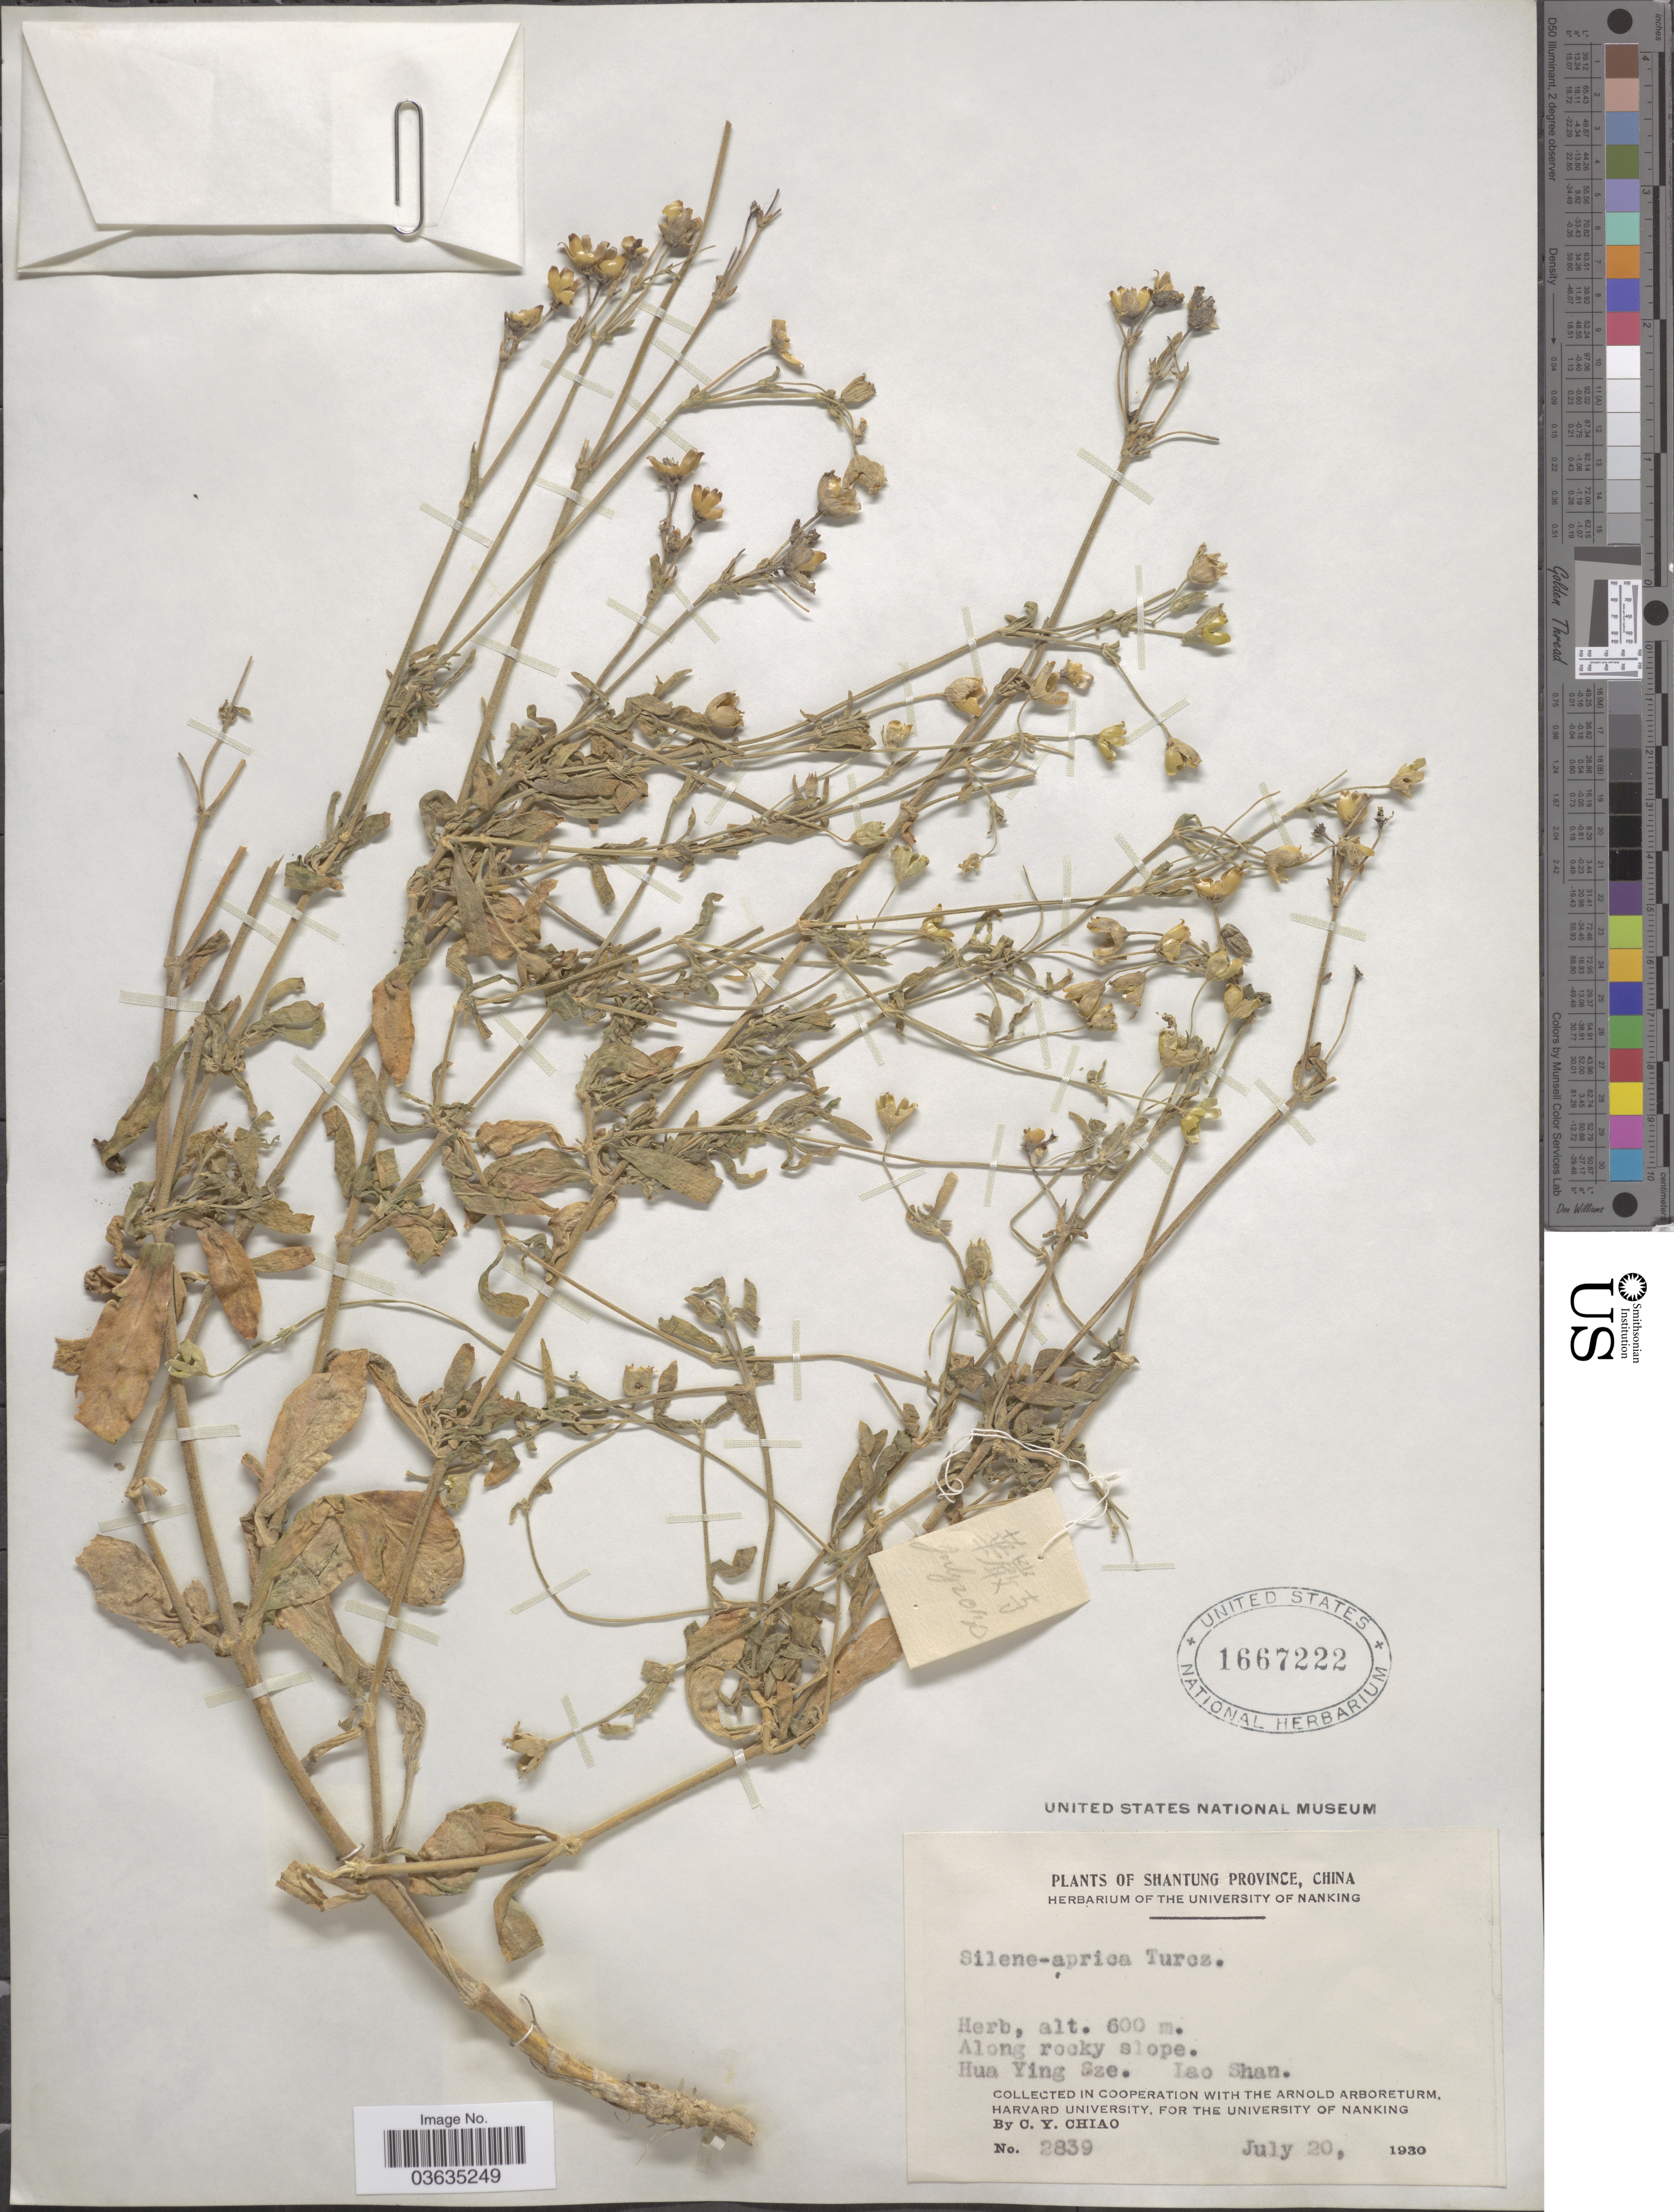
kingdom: Plantae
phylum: Tracheophyta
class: Magnoliopsida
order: Caryophyllales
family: Caryophyllaceae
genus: Silene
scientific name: Silene aprica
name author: Turcz. ex Fisch. & C.A. Mey.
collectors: C. Y. Chiao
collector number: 2839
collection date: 1930-07-20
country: China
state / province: Shandong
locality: Shantung Province. Hua Ying Sze. Lao Shan.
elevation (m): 600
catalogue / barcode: US 1667222